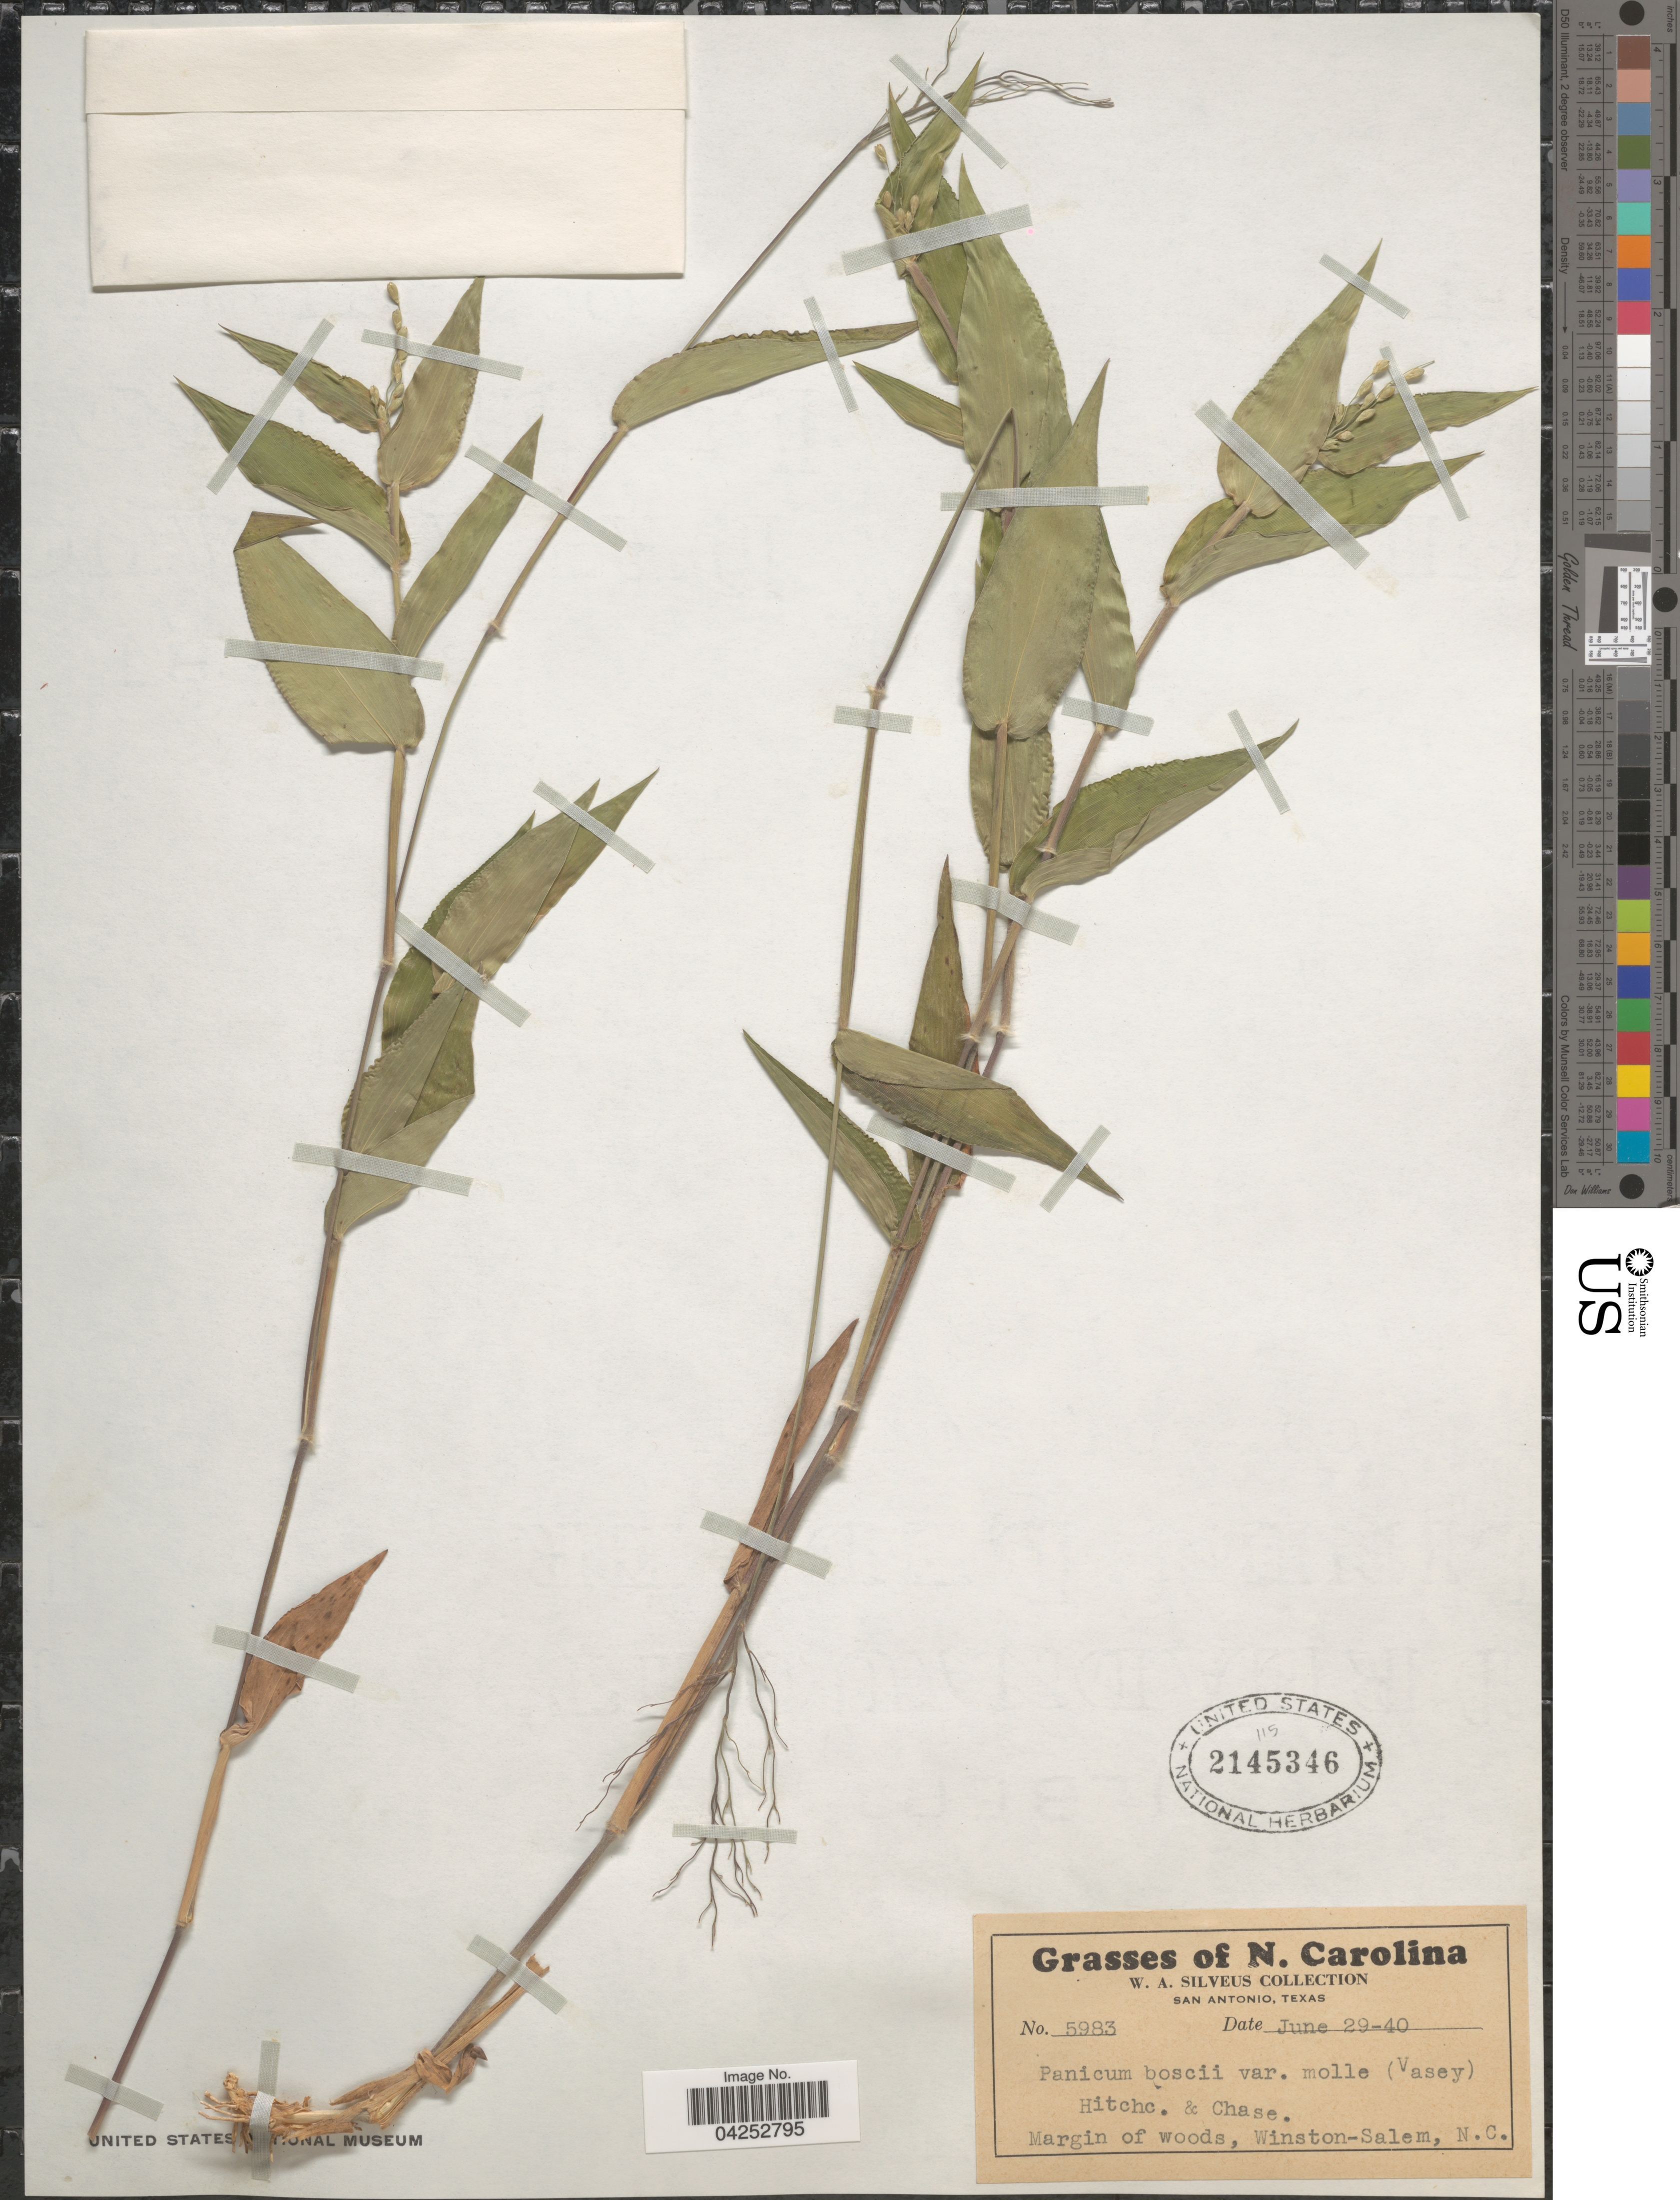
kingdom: Plantae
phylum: Tracheophyta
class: Liliopsida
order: Poales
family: Poaceae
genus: Dichanthelium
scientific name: Dichanthelium boscii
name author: (Poir.) Gould & C.A. Clark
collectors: W. Silveus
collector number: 5983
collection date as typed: Transcribed d/m/y: 29/6/40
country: United States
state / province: North Carolina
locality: Margin of woods, Winston-Salem.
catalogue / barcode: US 2145346